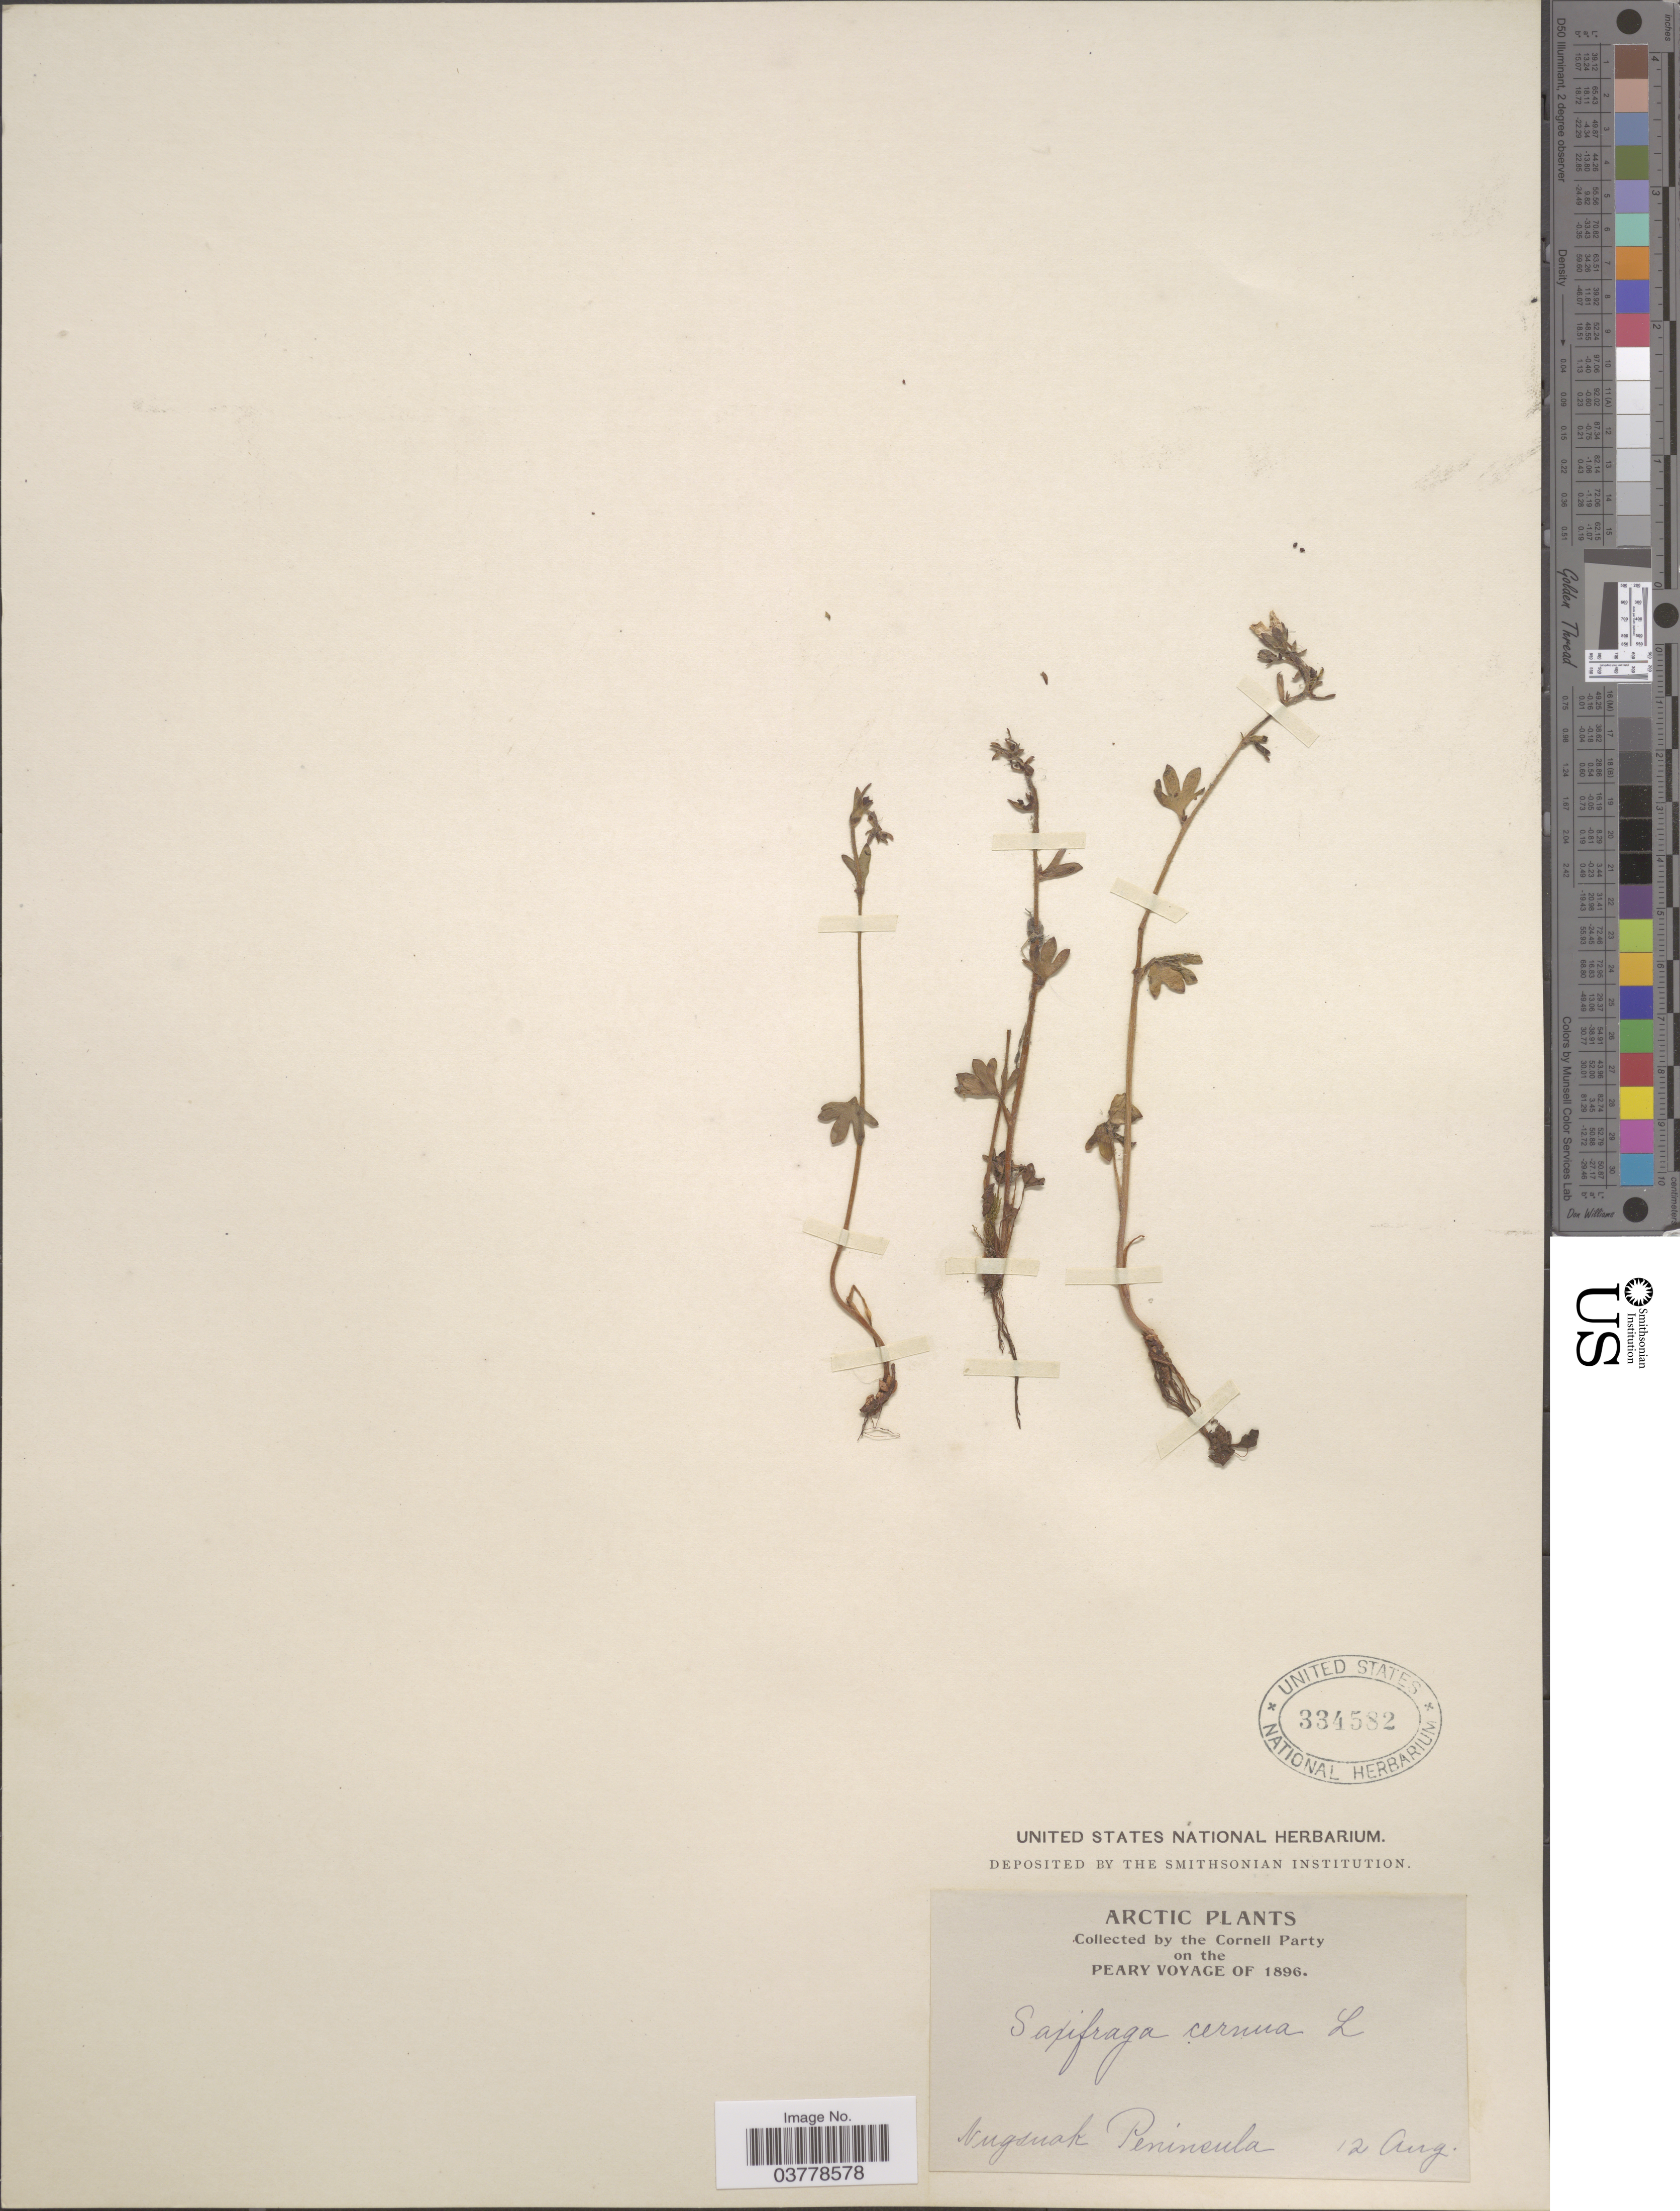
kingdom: Plantae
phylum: Tracheophyta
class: Magnoliopsida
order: Saxifragales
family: Saxifragaceae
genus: Saxifraga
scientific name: Saxifraga cernua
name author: L.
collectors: Cornell Party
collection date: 1896-08-12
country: Greenland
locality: Arctic. Nugsuak Peninsula.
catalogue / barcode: US 334582